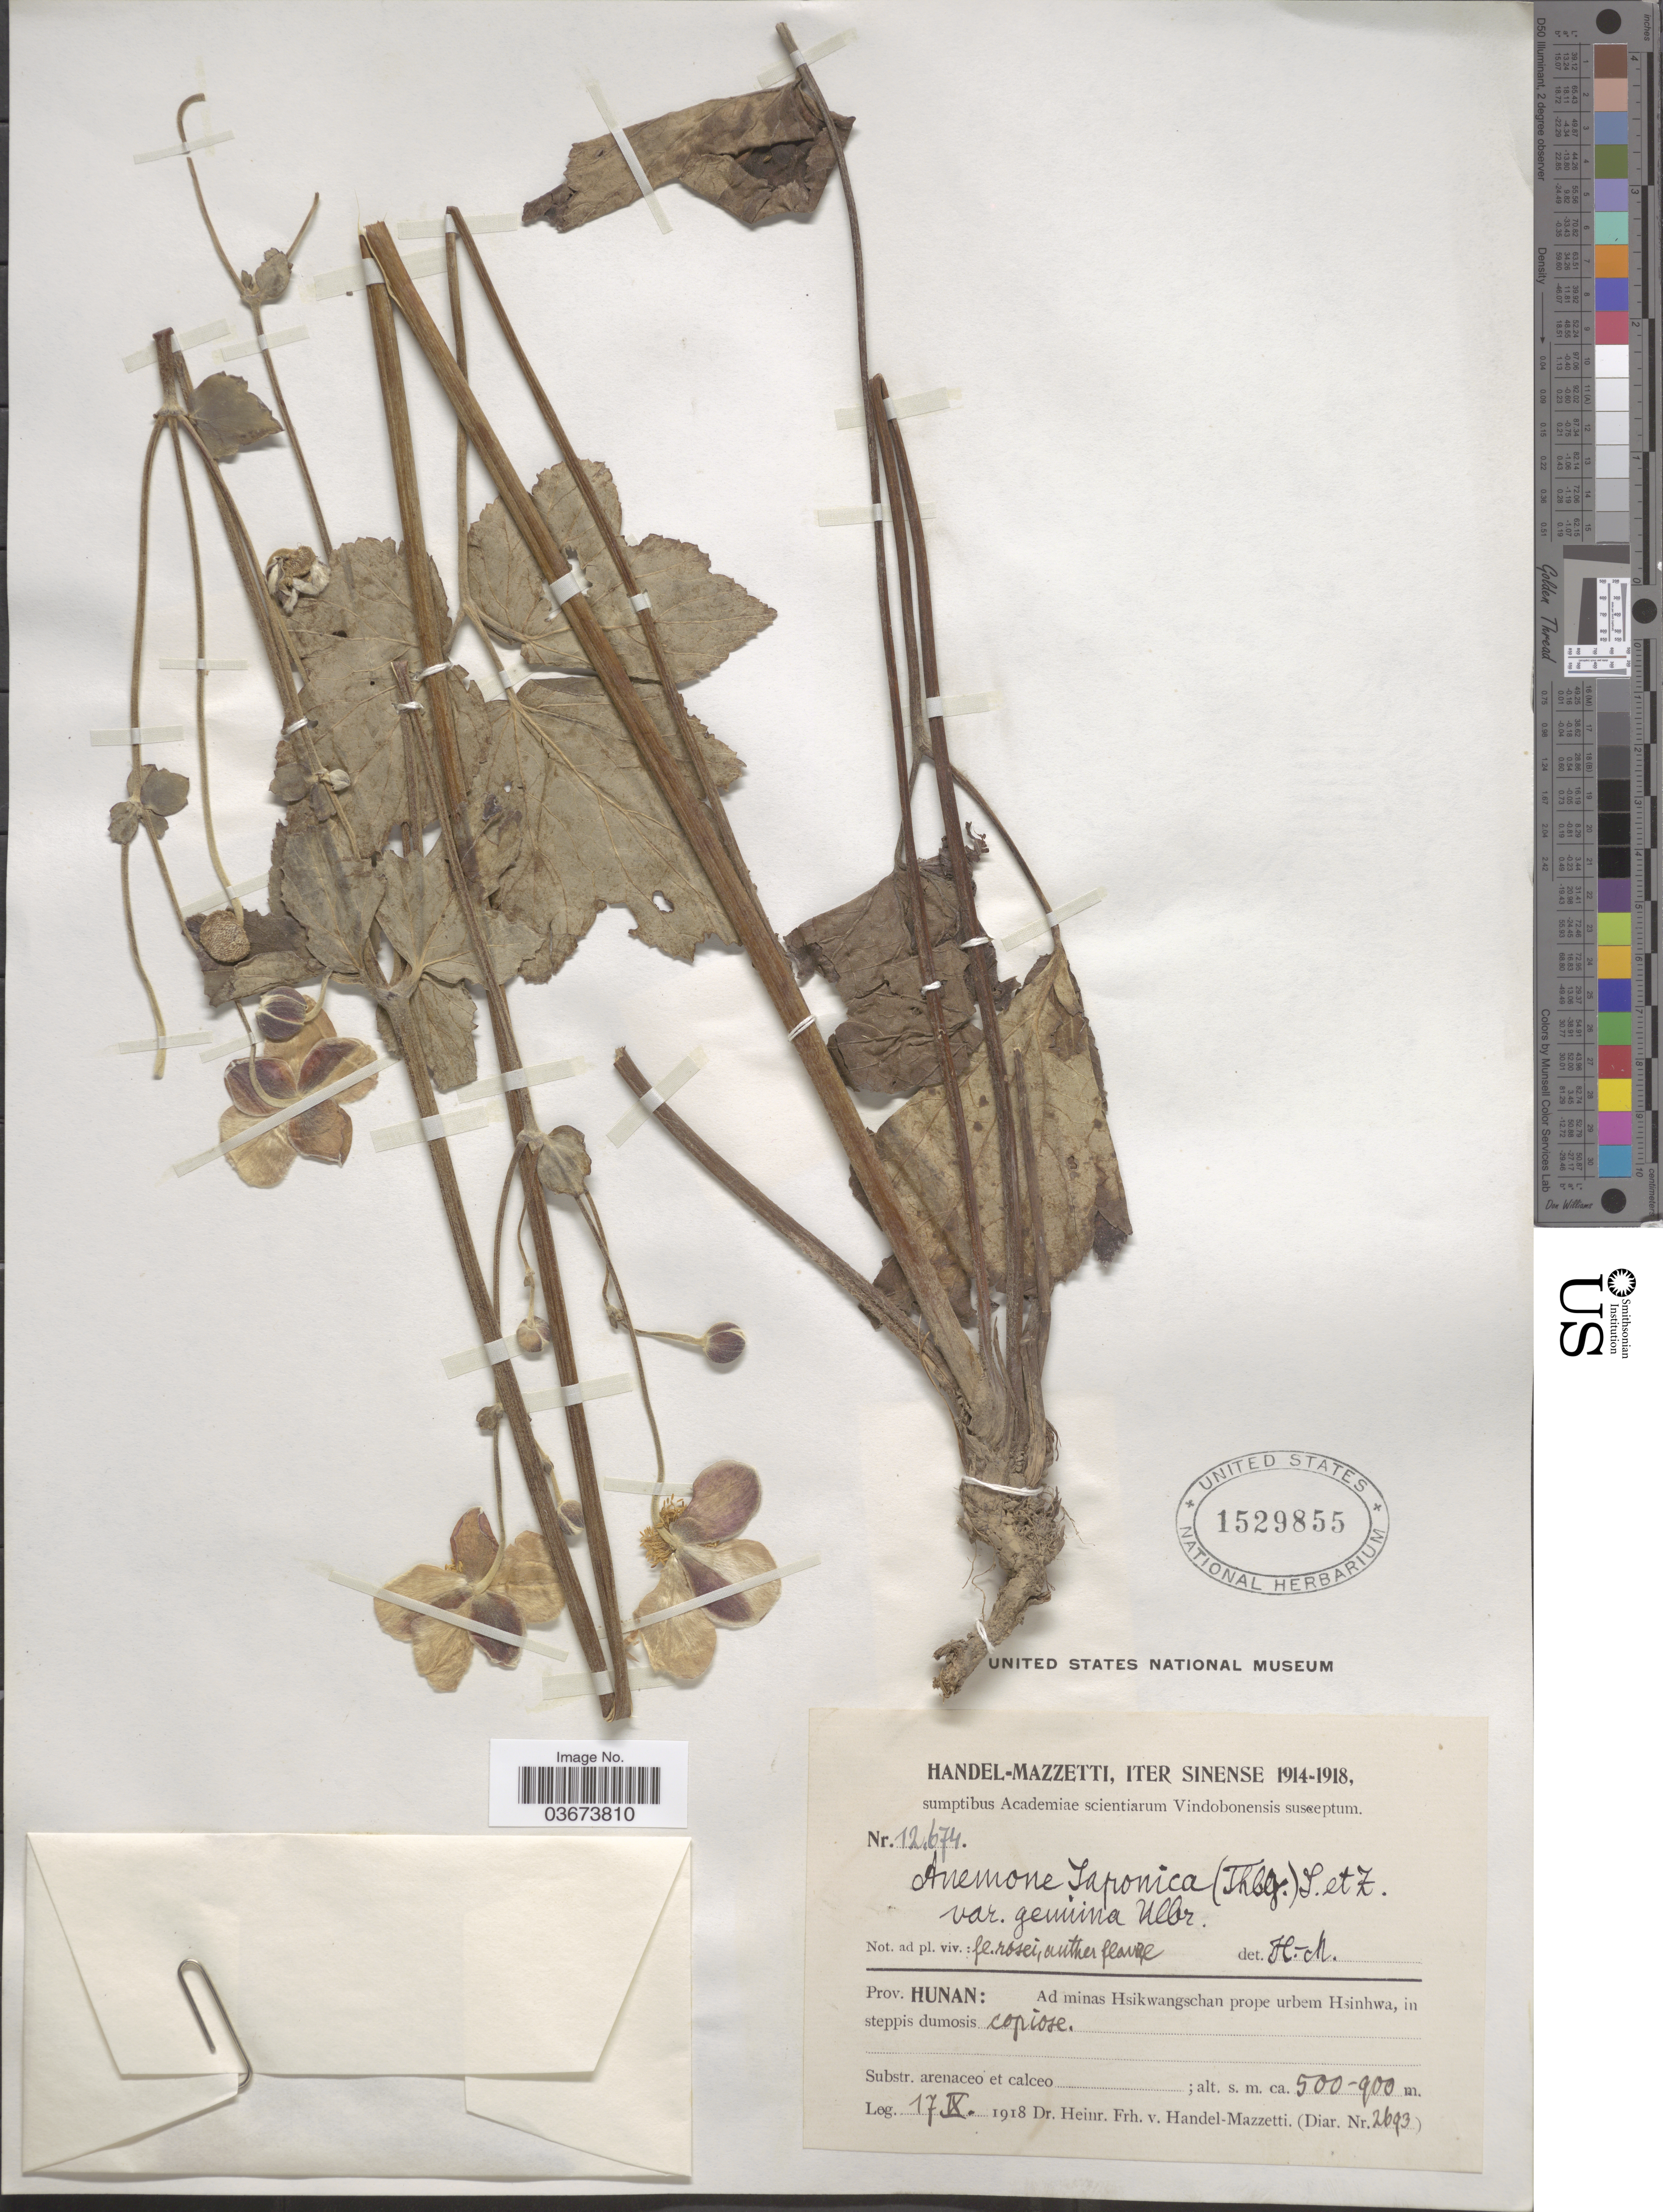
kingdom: Plantae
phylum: Tracheophyta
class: Magnoliopsida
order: Ranunculales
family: Ranunculaceae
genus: Anemone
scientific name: Anemone japonica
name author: Houtt.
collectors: H. Handel-Mazzetti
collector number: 12674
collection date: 1918-09-17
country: China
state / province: Hunan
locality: Sinense. Ad minas Hsikwangschan prope urbem Hsinhwa.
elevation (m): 500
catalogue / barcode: US 1529855